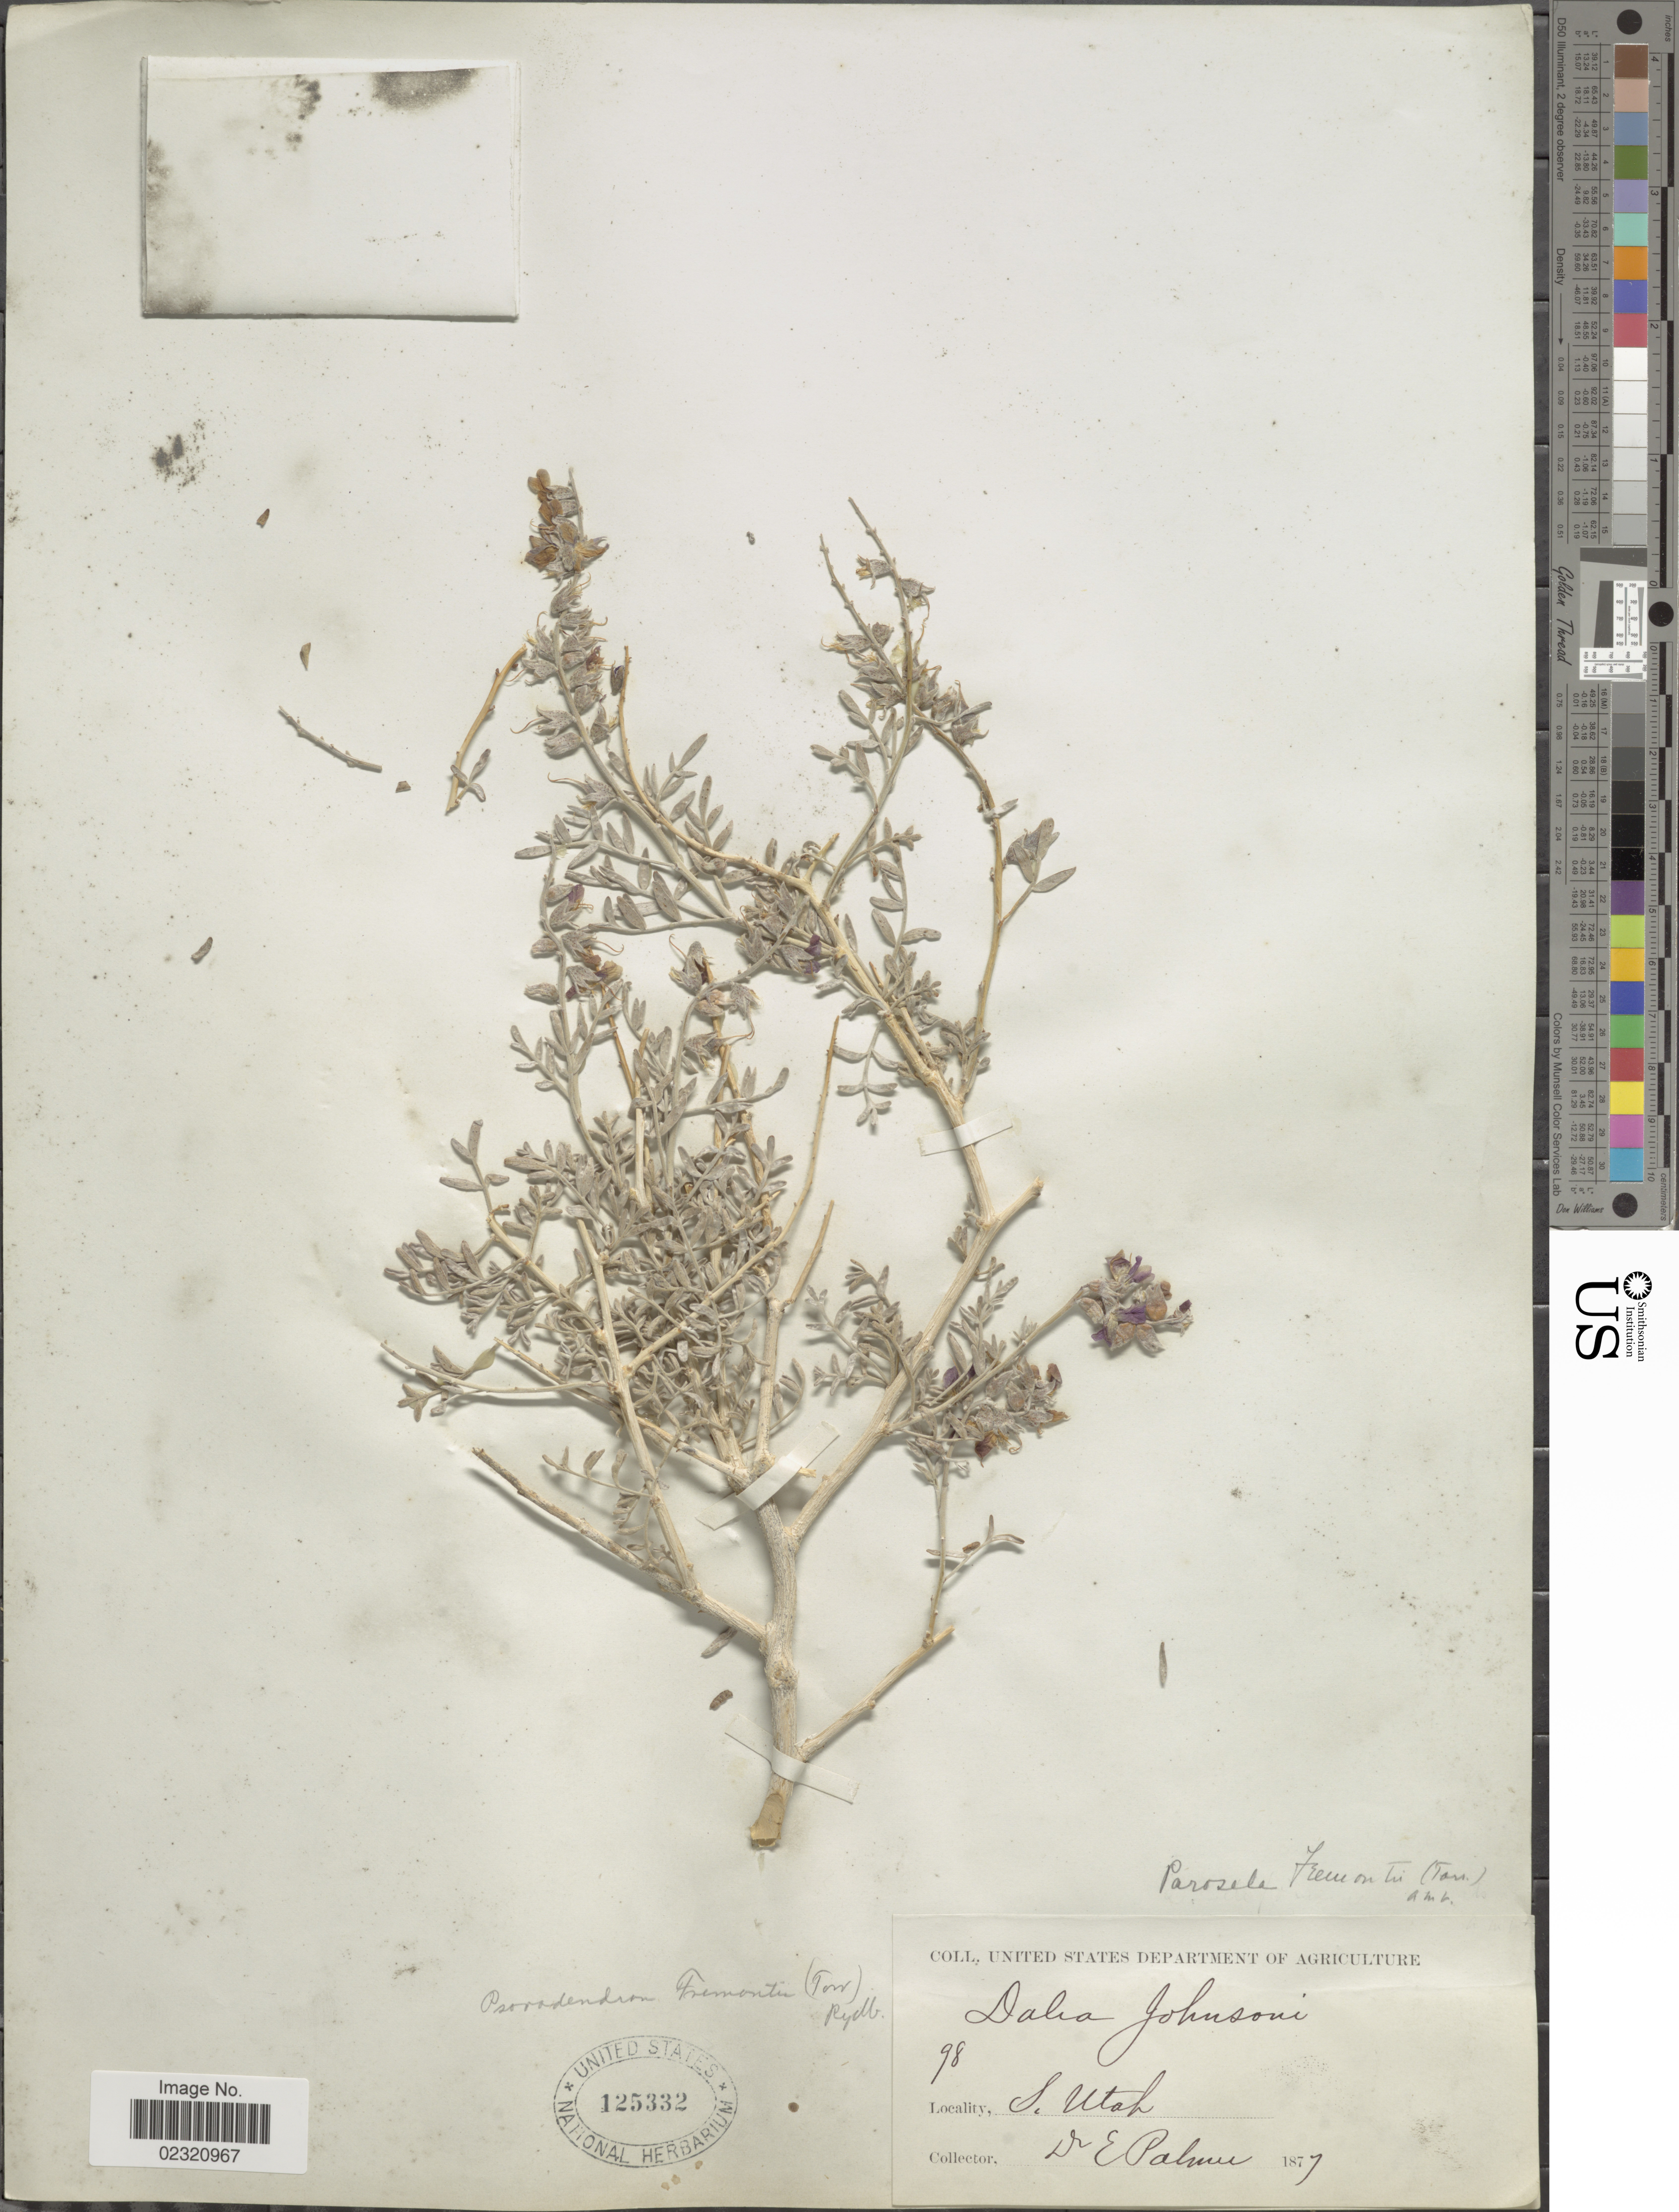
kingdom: Plantae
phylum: Tracheophyta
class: Magnoliopsida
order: Fabales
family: Fabaceae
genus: Psorothamnus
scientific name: Psorothamnus fremontii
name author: (Torr. ex A. Gray) Barneby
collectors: E. Palmer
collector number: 98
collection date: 1877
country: United States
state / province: Utah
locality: S. Utah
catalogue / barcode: US 125332